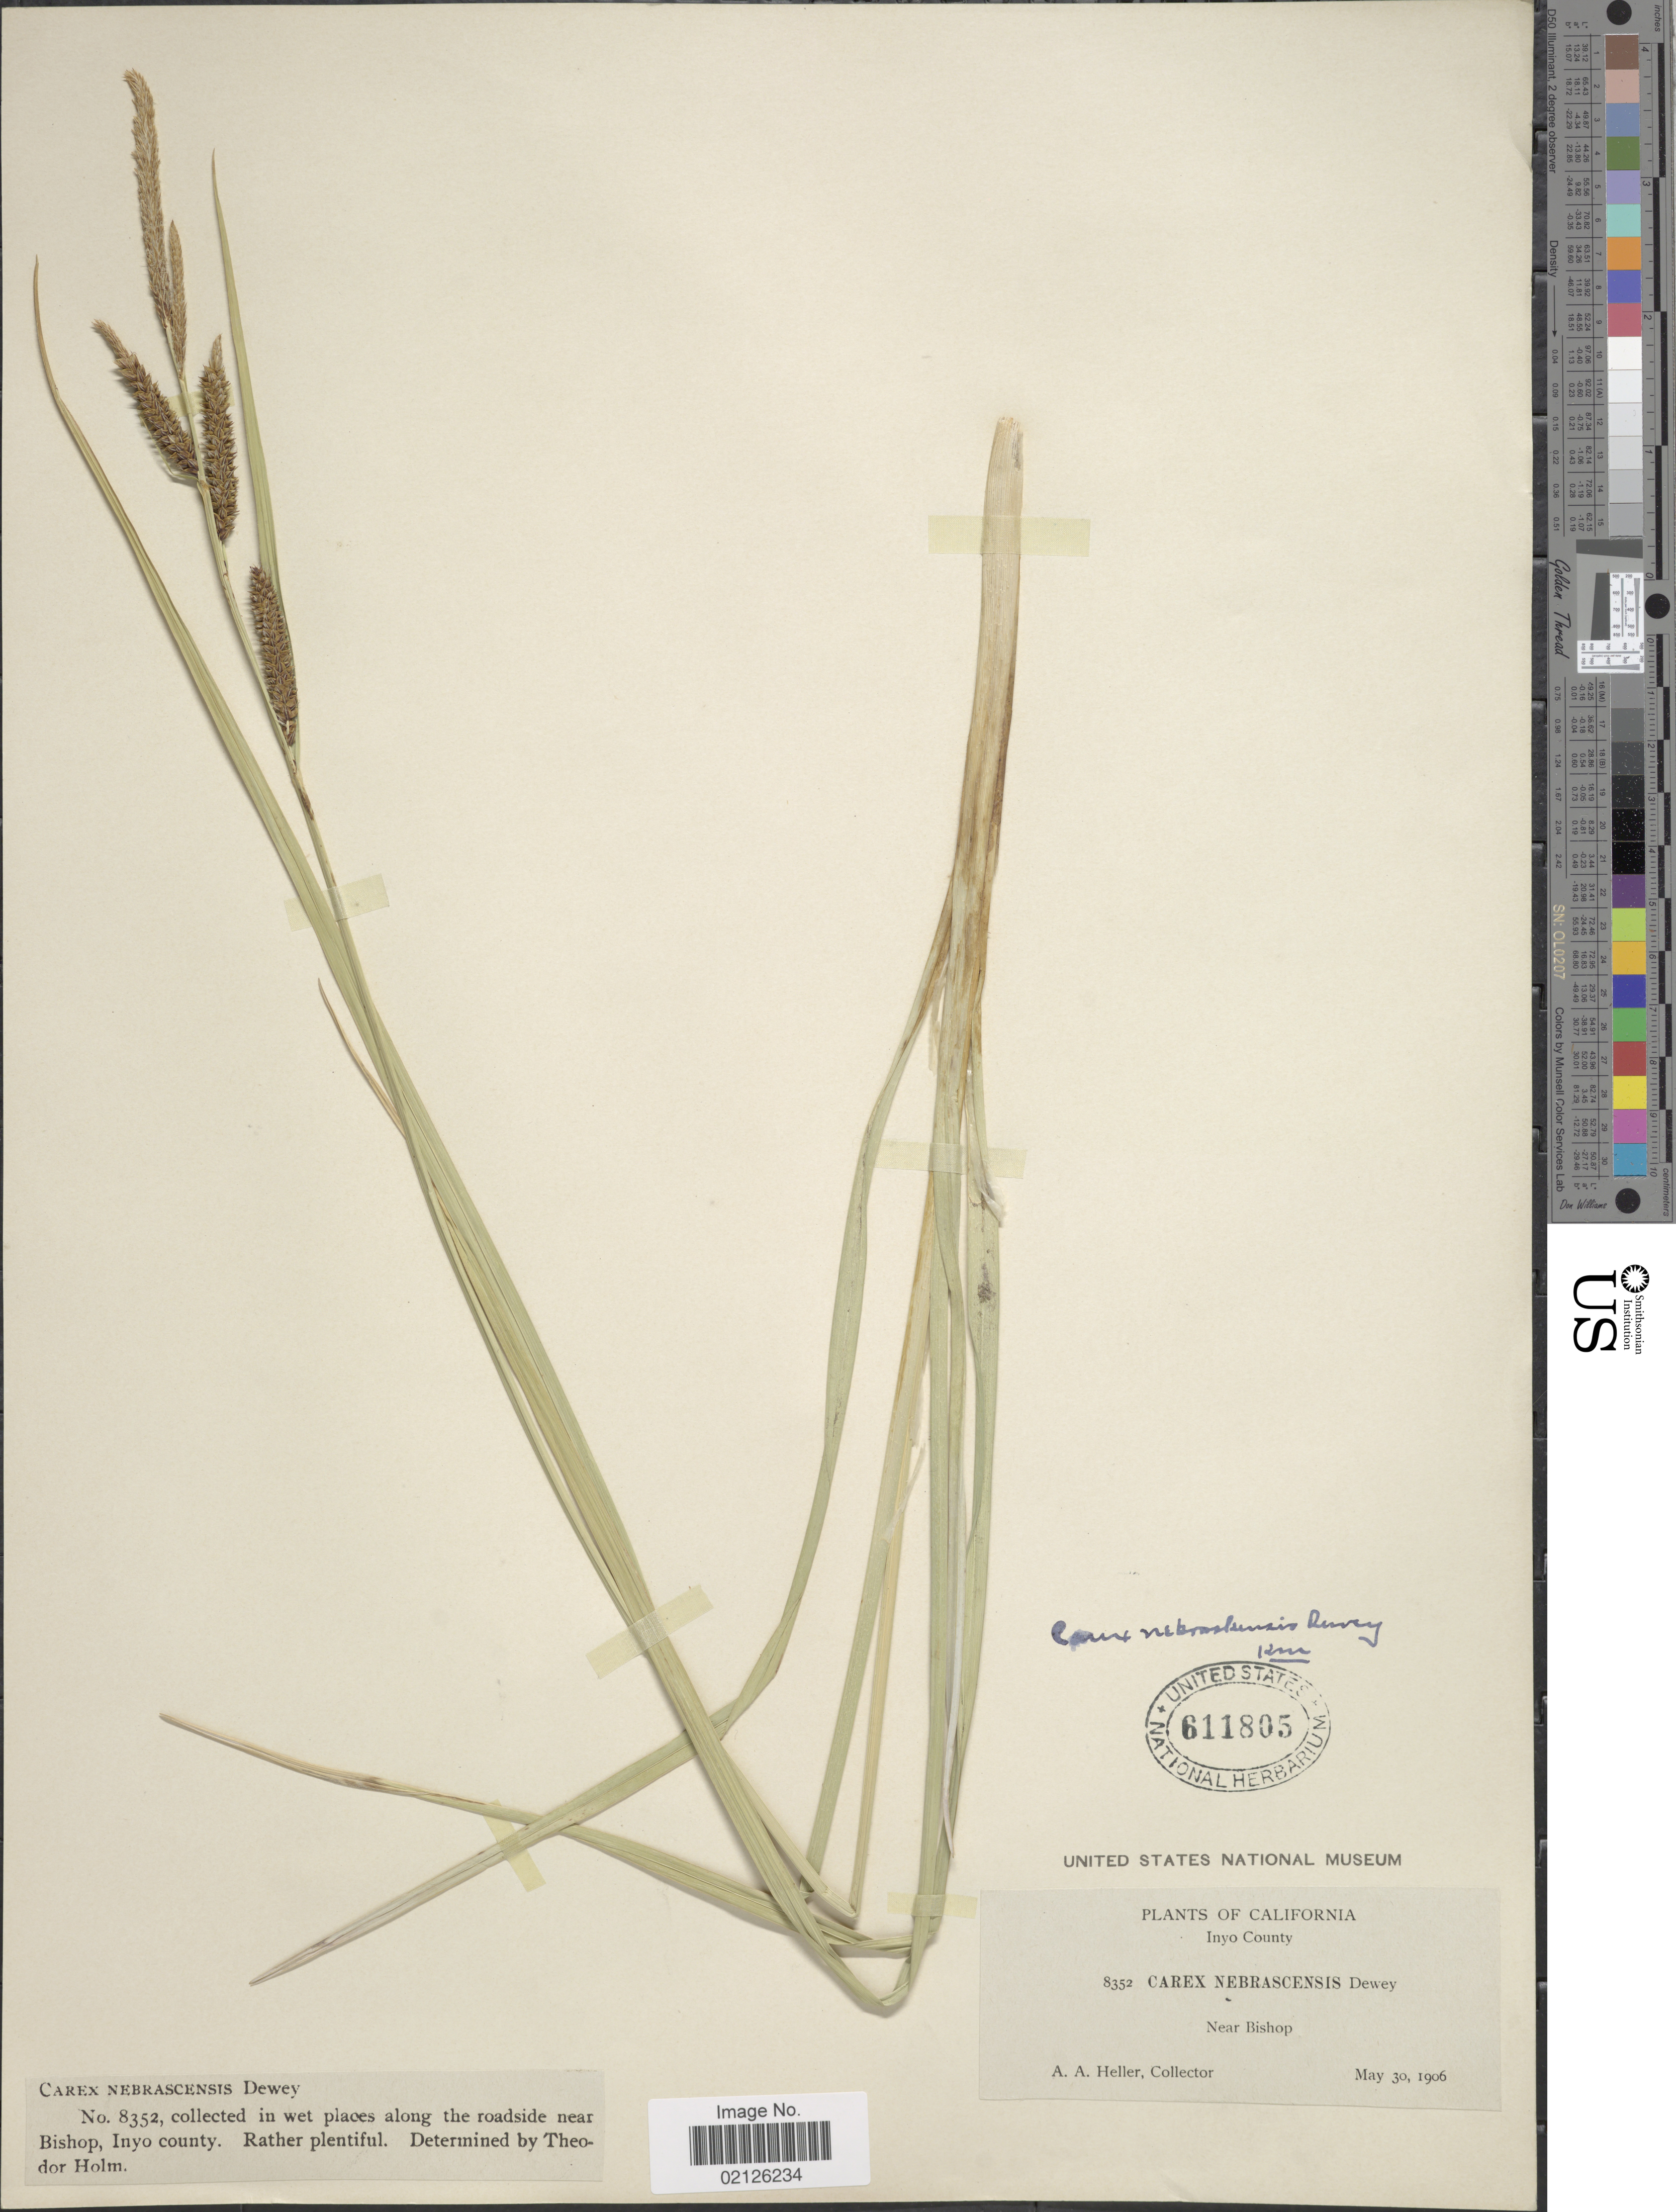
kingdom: Plantae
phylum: Tracheophyta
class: Liliopsida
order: Poales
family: Cyperaceae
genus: Carex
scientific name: Carex nebrascensis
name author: Dewey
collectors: A. A. Heller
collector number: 8352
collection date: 1906-05-30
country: United States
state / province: California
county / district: Inyo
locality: Inyo County, Near Bishop, in wet places along the roadsides near Bishop, Inyo county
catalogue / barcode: US 611805